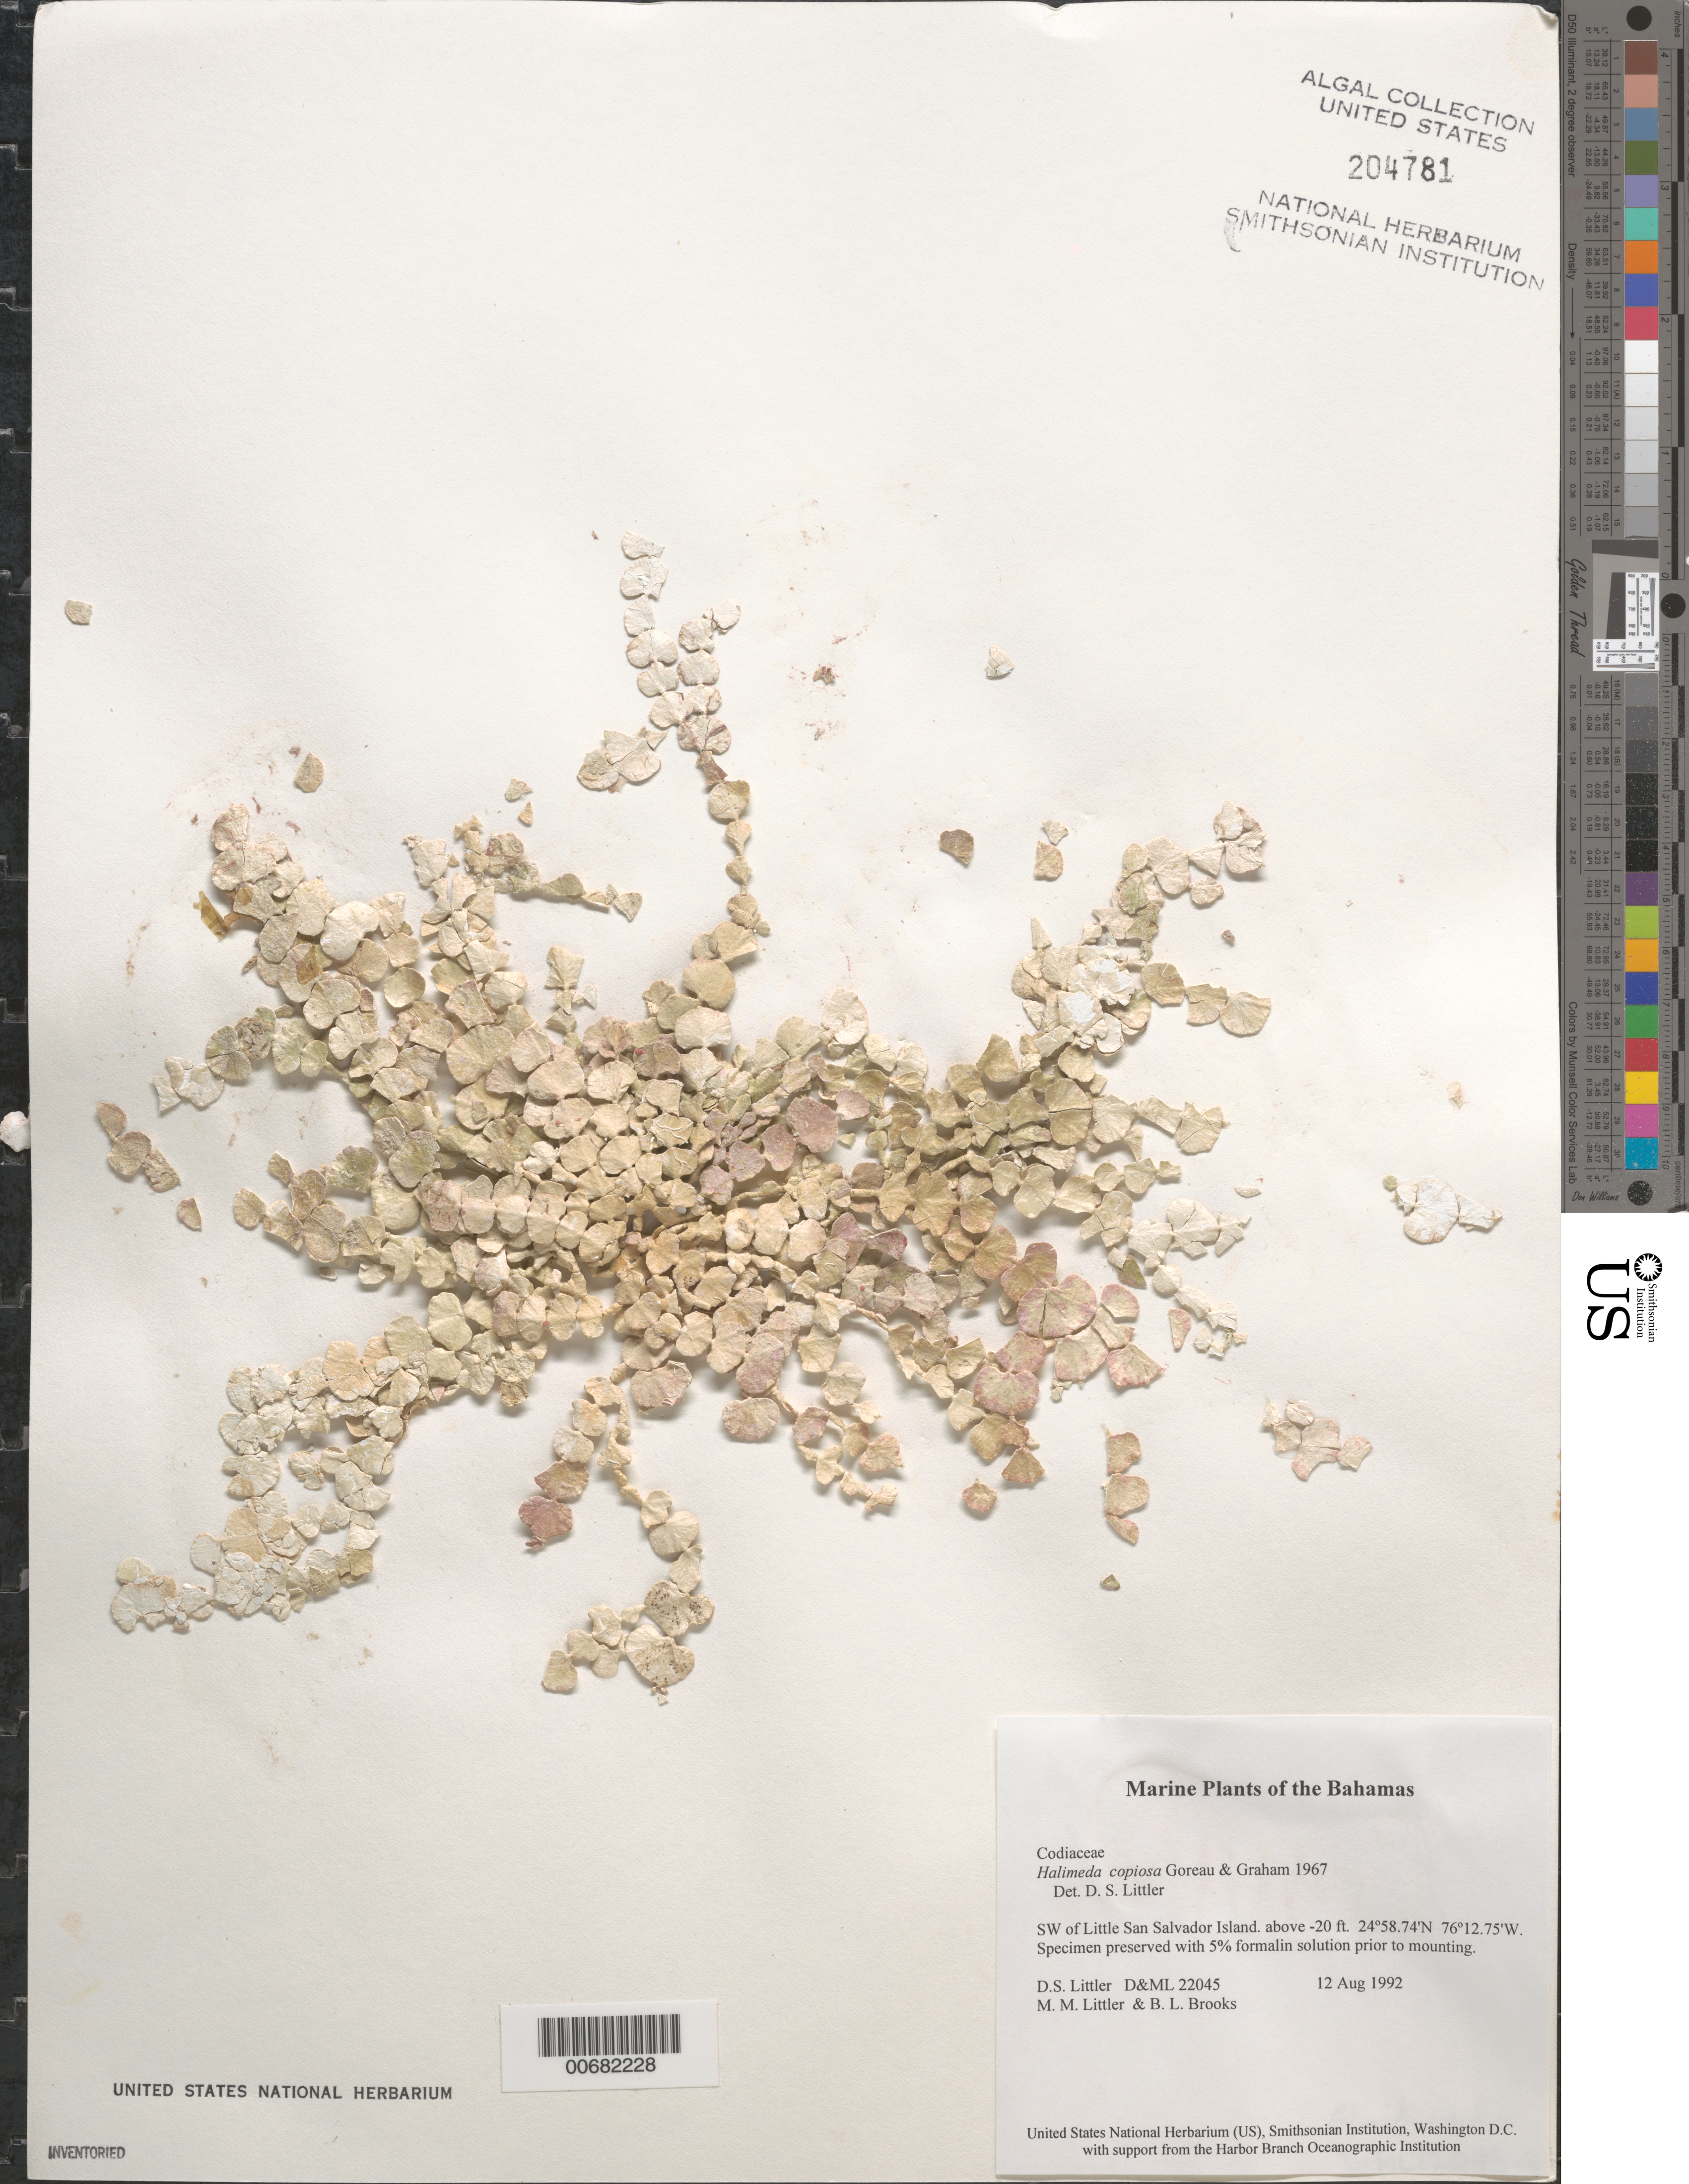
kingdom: Plantae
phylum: Chlorophyta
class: Ulvophyceae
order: Bryopsidales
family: Halimedaceae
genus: Halimeda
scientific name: Halimeda copiosa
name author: Goreau & E.A. Graham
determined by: Littler, D. S.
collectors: D. S. Littler, M. M. Littler & B. Brooks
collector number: D&ML 22045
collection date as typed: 12 Aug 1992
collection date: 1992-08-12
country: Bahamas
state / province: San Salvador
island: Little San Salvador Island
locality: Southwest of Little San Salvador Island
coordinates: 24 58.74' N, 76 12.75' W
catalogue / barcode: US 204781